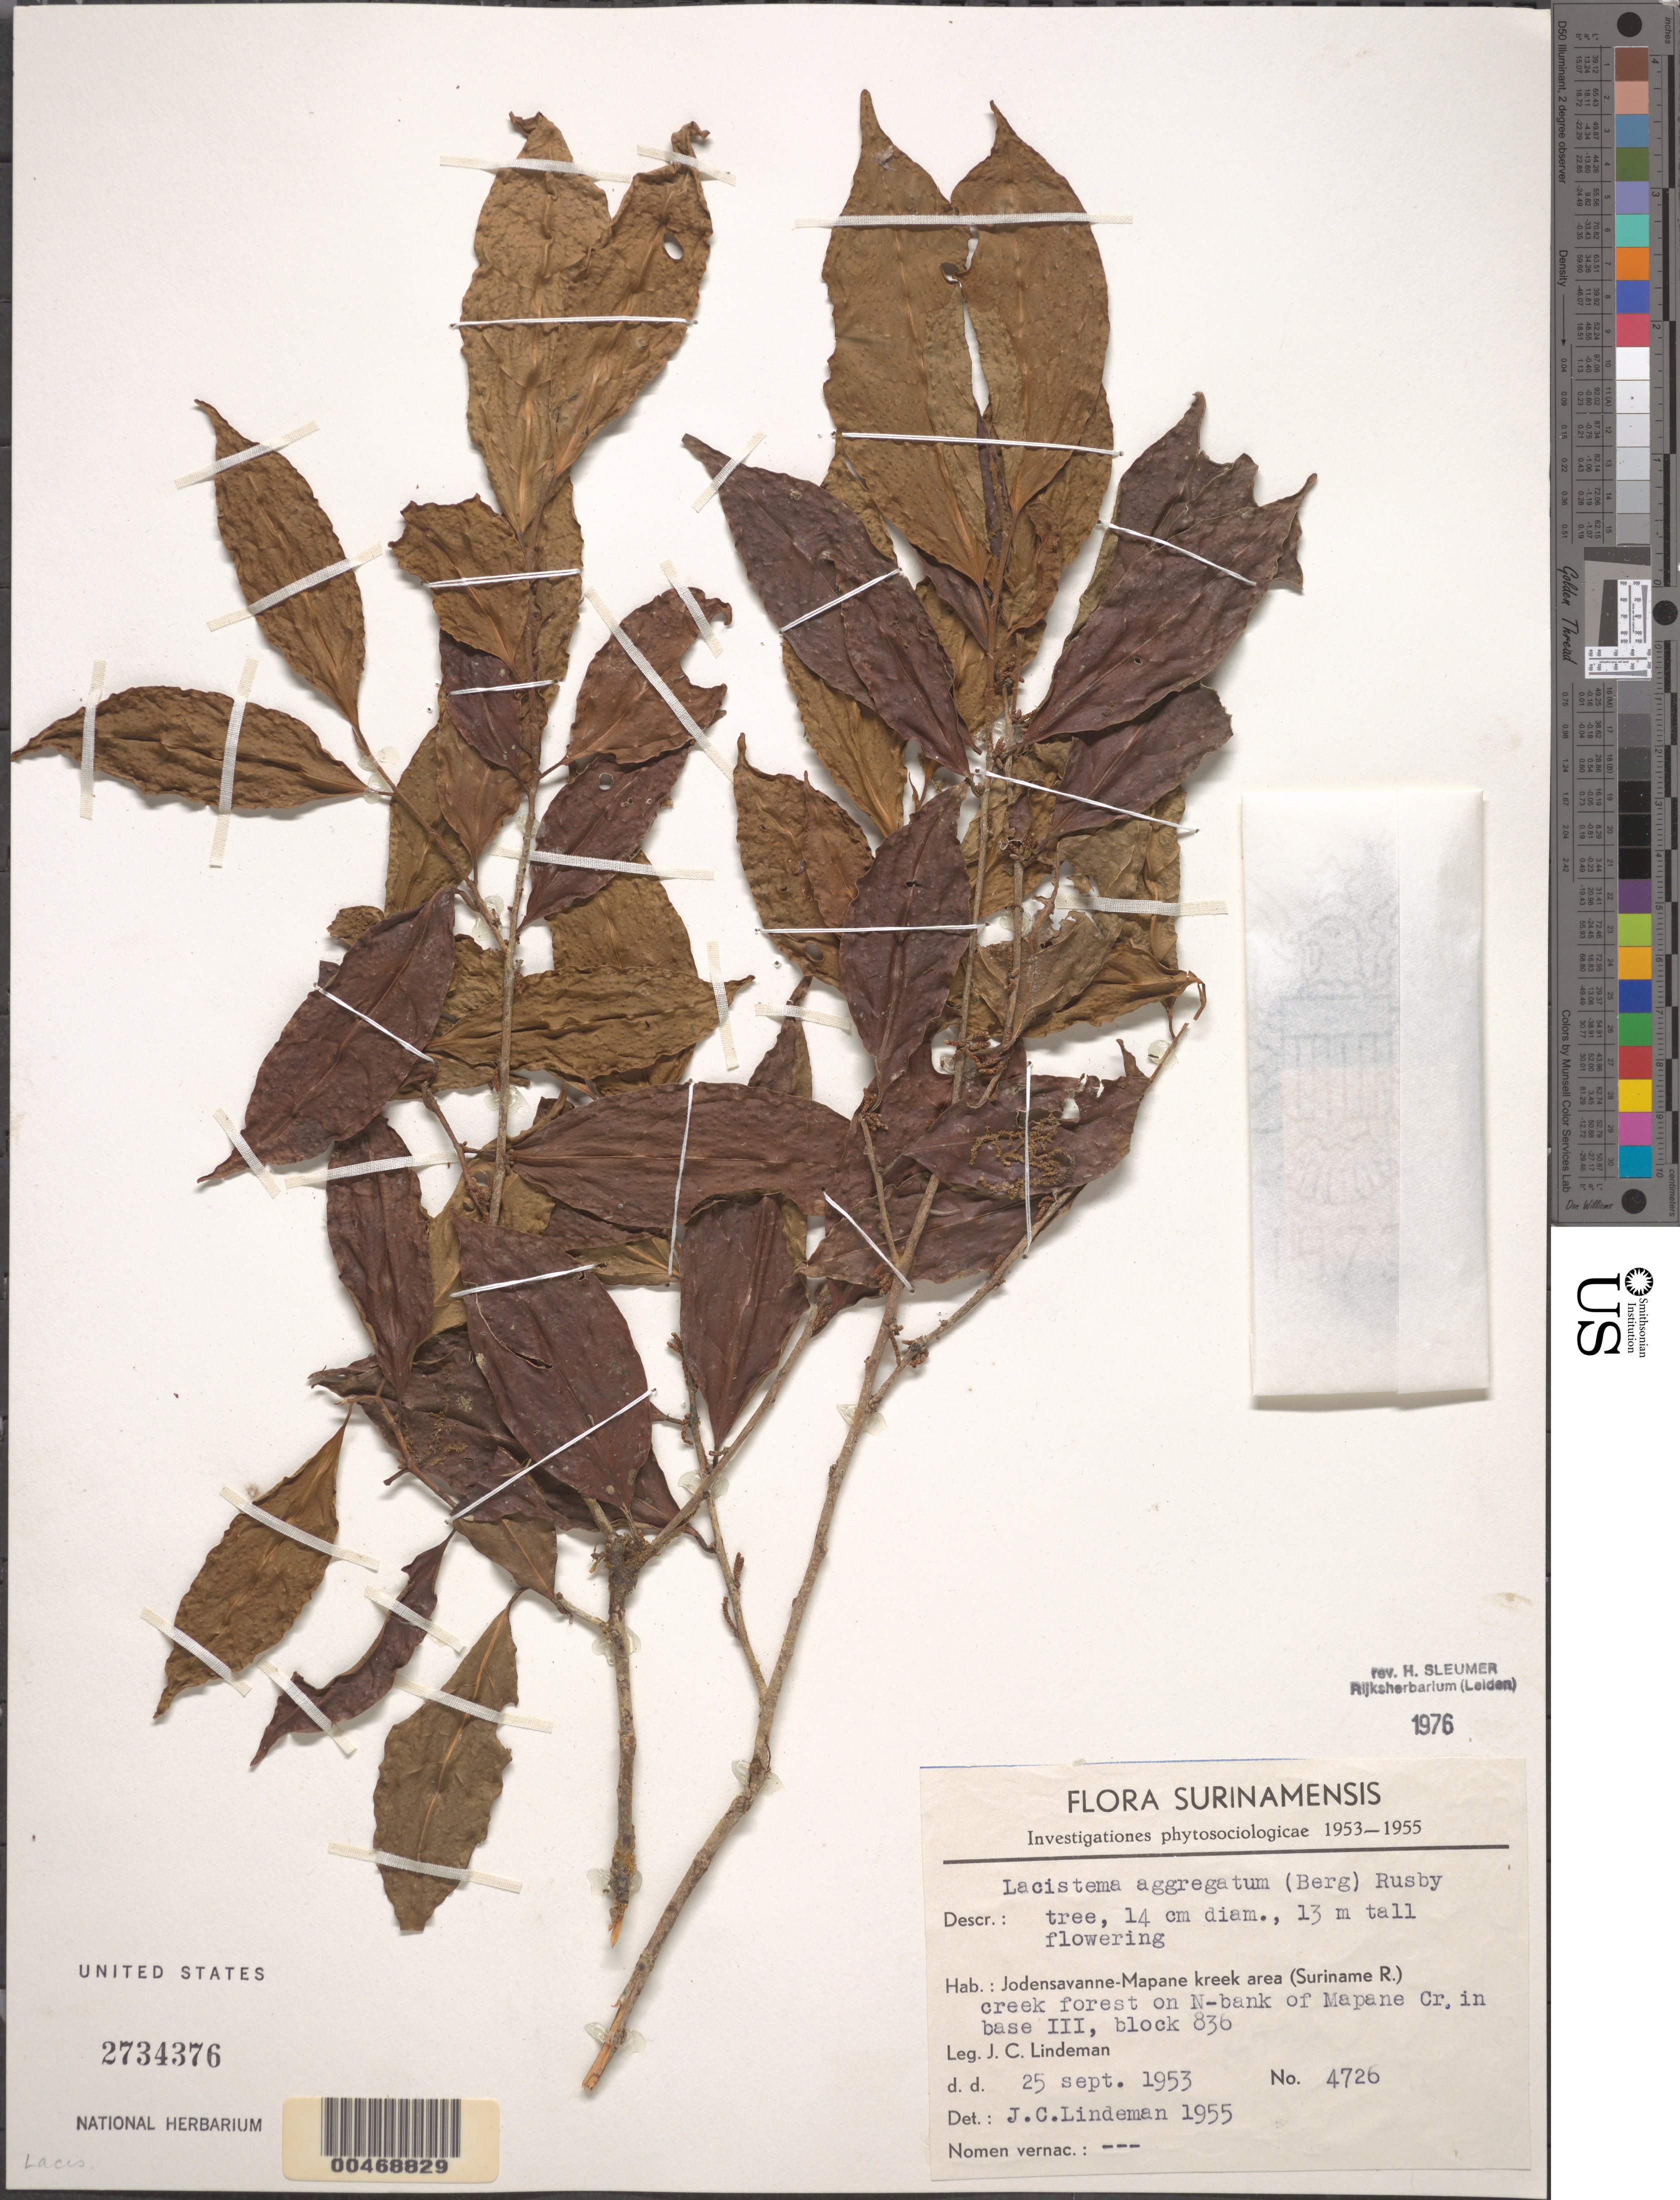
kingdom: Plantae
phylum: Tracheophyta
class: Magnoliopsida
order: Malpighiales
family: Lacistemataceae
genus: Lacistema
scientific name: Lacistema aggregatum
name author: (P.J. Bergius) Rusby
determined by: Lindeman, J. C.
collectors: J. C. Lindeman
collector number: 4726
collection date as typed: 25-Sep-53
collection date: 1953-09-25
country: Suriname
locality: Jodensavanne-Mapane kreek area (Suriname River)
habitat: Creek forest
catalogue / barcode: US 2734376